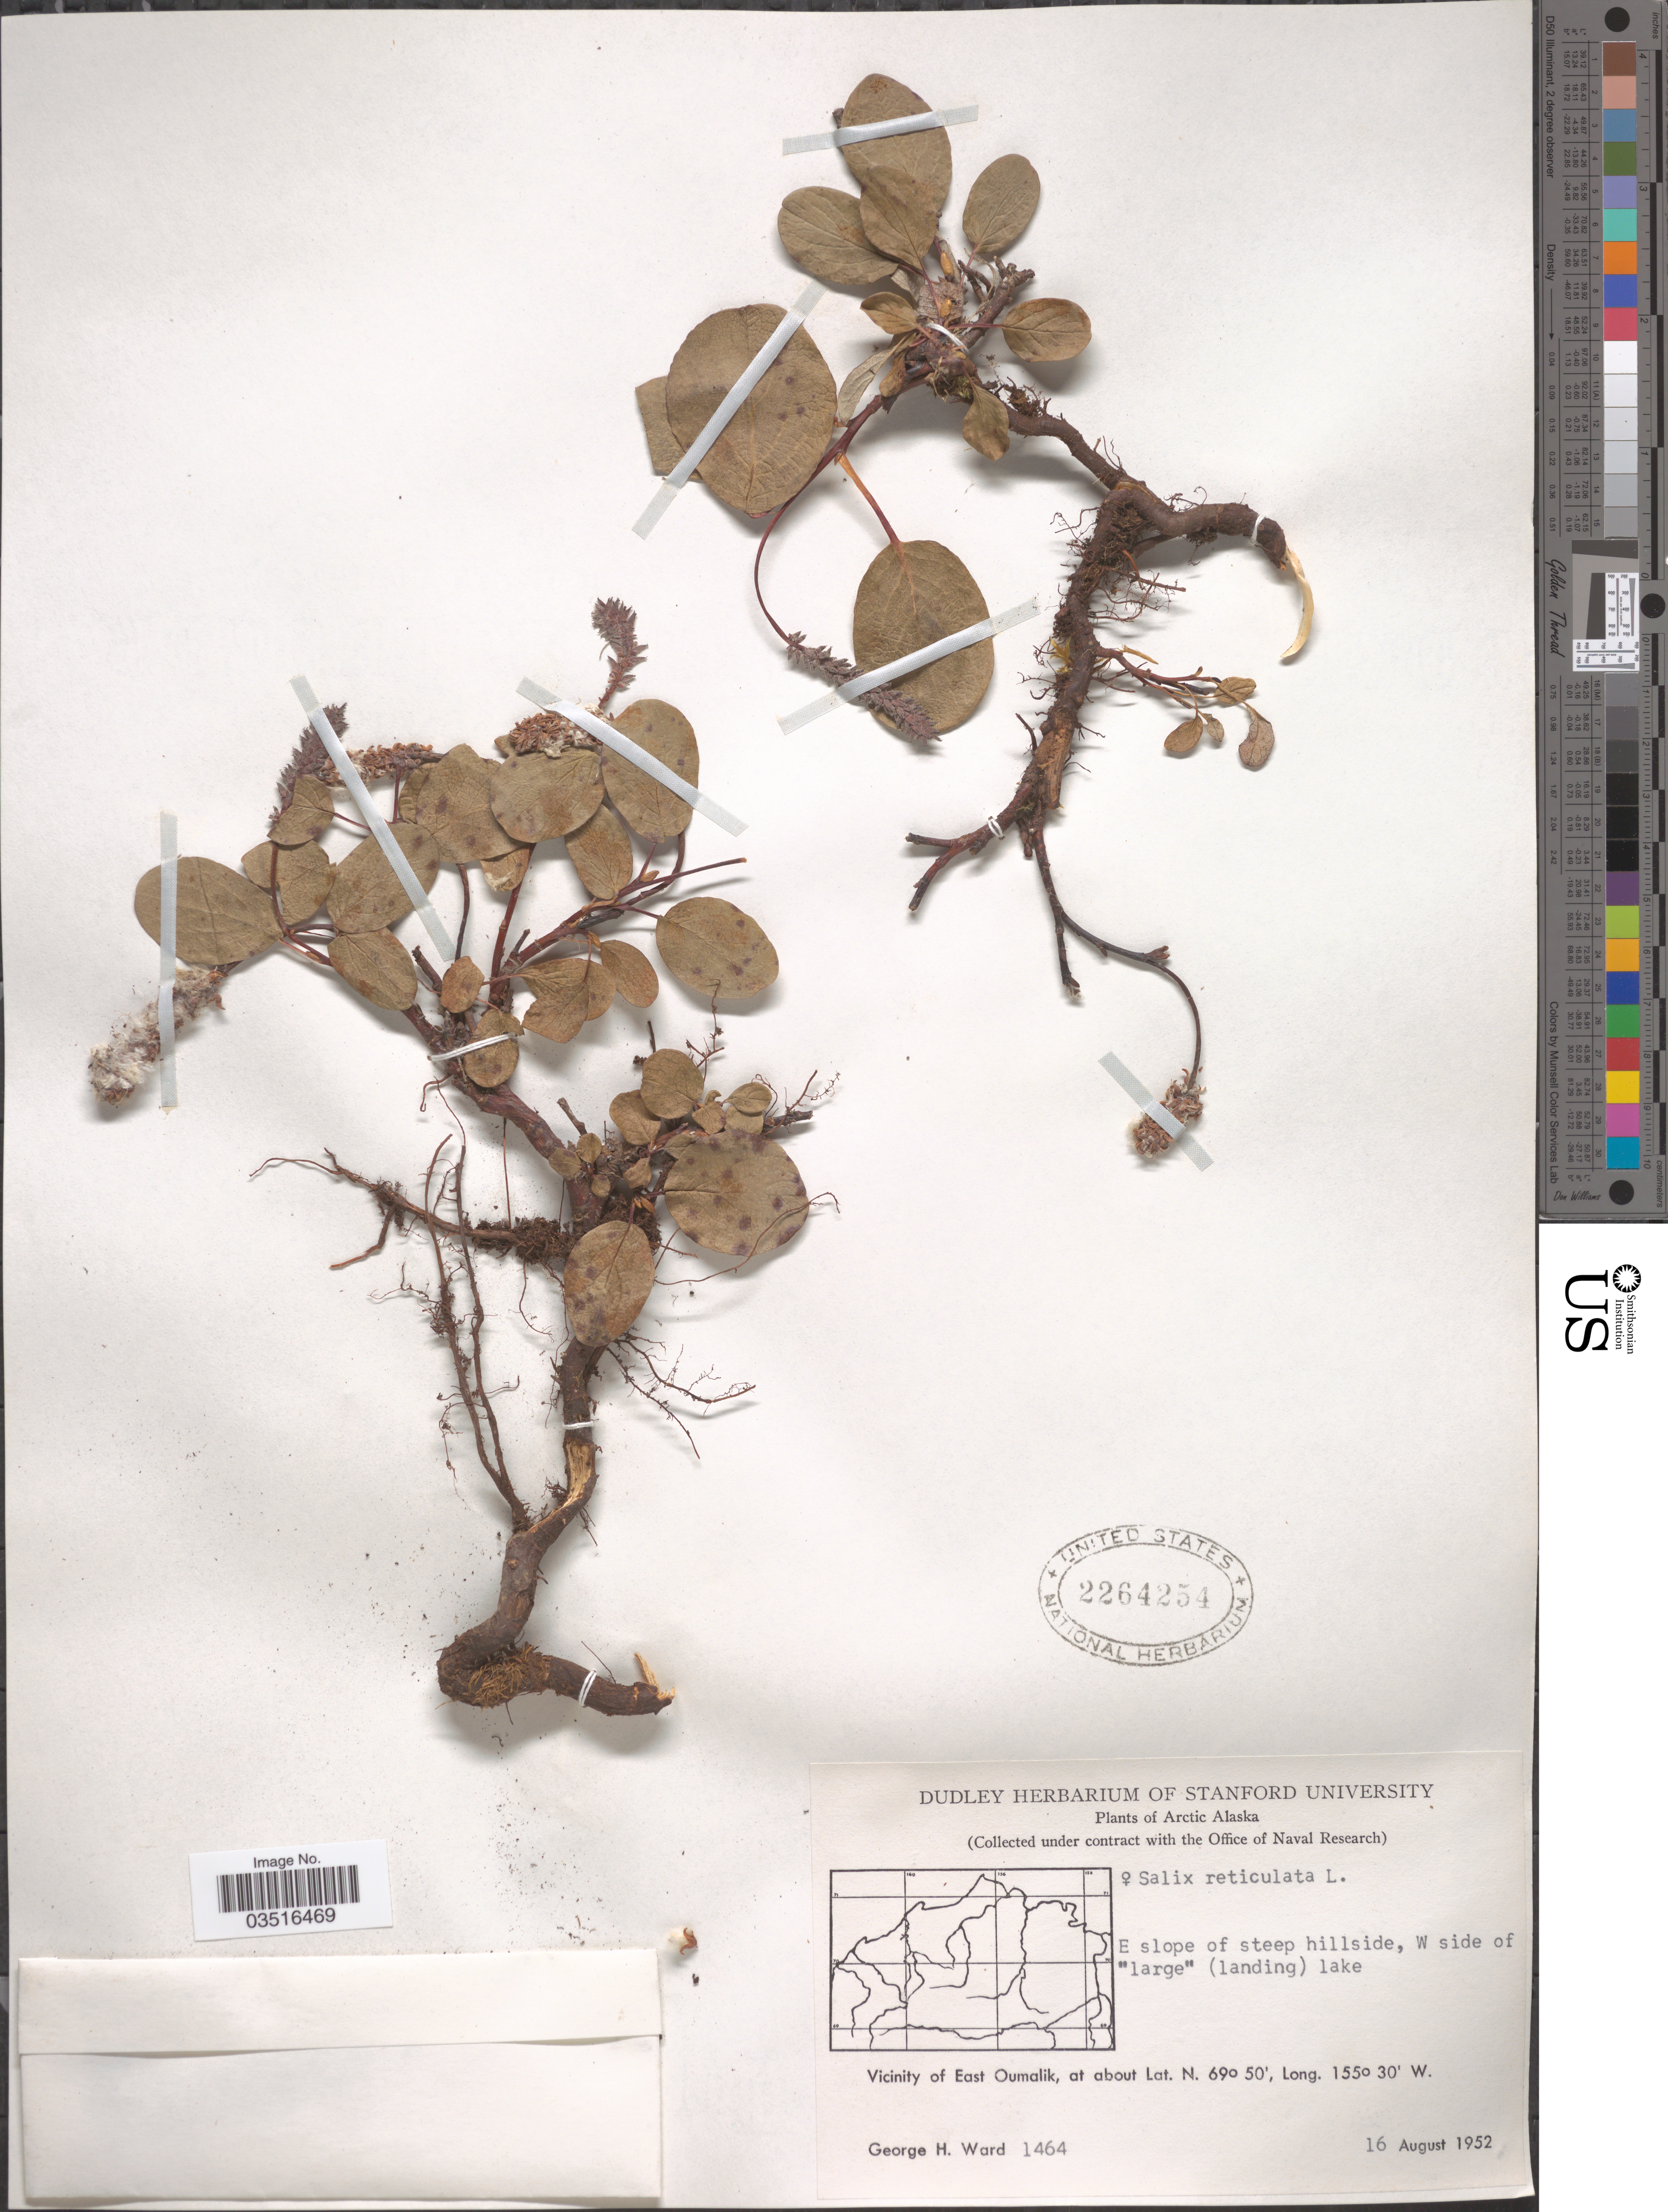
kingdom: Plantae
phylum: Tracheophyta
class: Magnoliopsida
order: Malpighiales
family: Salicaceae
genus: Salix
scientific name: Salix reticulata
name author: L.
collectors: G. H. Ward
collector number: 1464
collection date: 1952-08-16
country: United States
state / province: Alaska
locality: Arctic Alaska. E slope of steep hillside, W side of "large" (landing) lake. Vicinity of East Oumalik.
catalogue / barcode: US 2264254